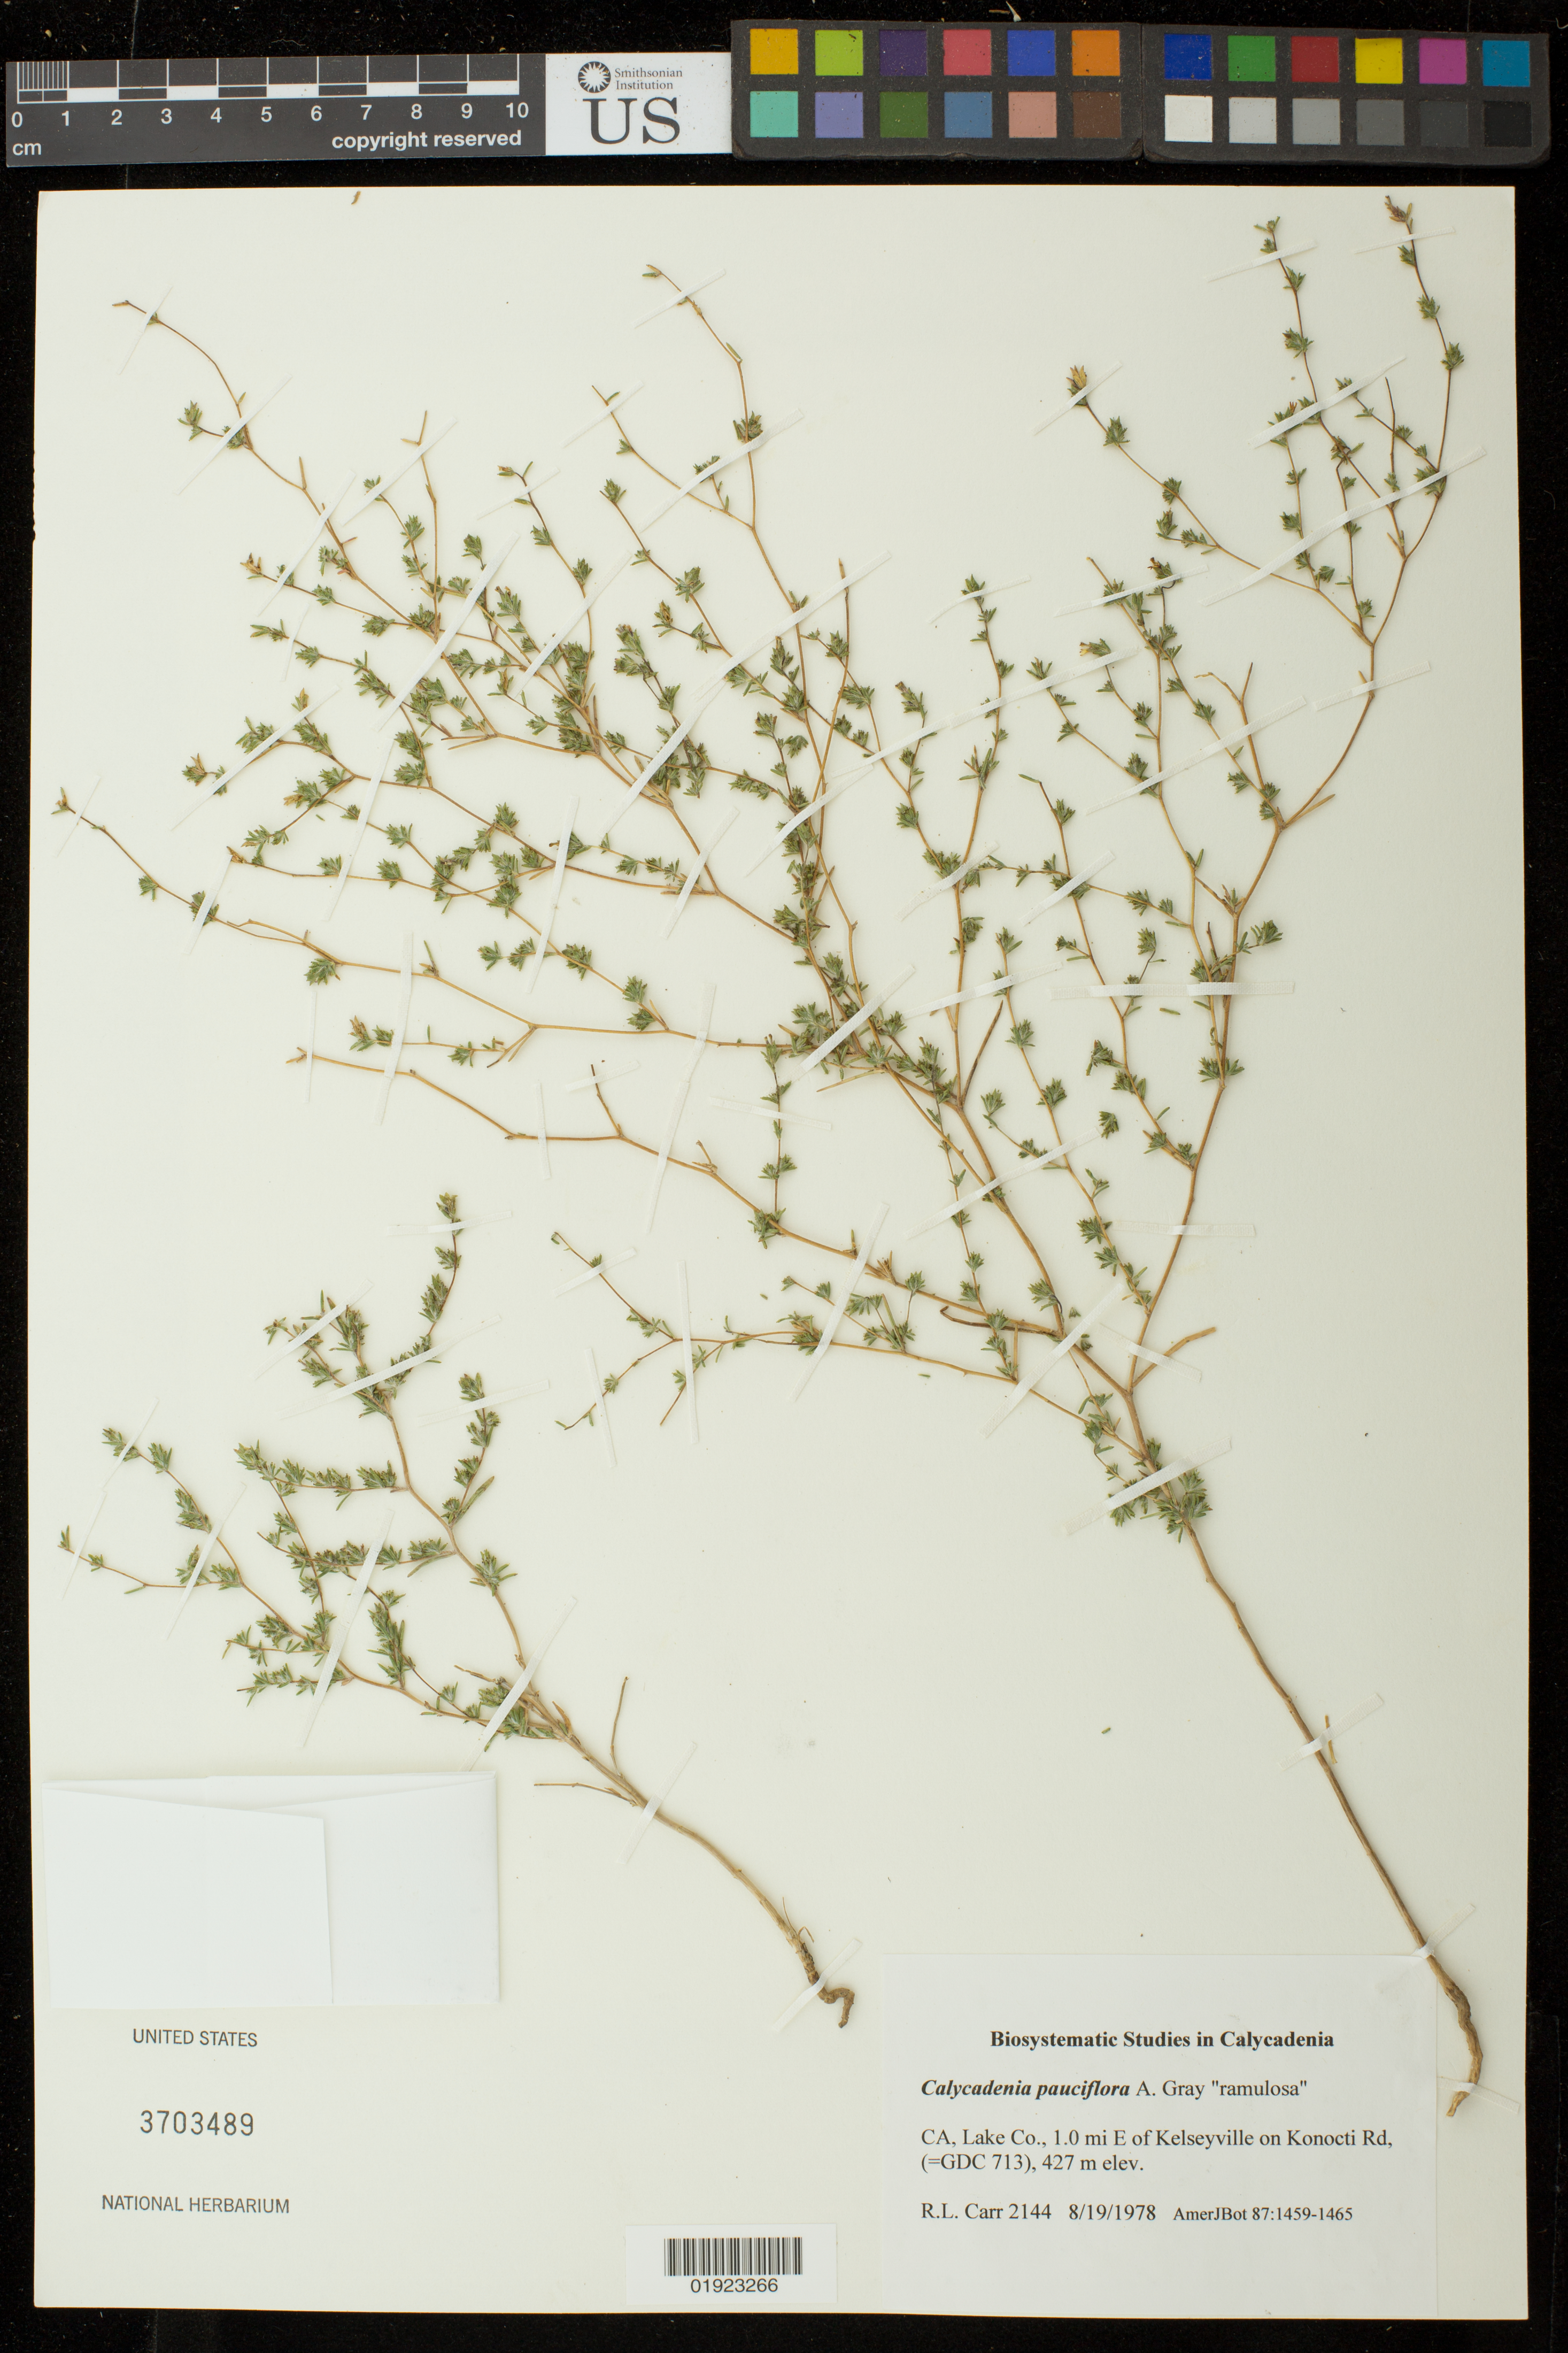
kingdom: Plantae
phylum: Tracheophyta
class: Magnoliopsida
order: Asterales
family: Asteraceae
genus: Calycadenia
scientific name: Calycadenia pauciflora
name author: A. Gray in Emory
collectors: R. Carr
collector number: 2144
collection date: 1978-08-19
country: United States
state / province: California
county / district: Lake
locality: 1.0 mi E of Kelseyville on Konocti Rd.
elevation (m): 427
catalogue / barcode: US 3703489